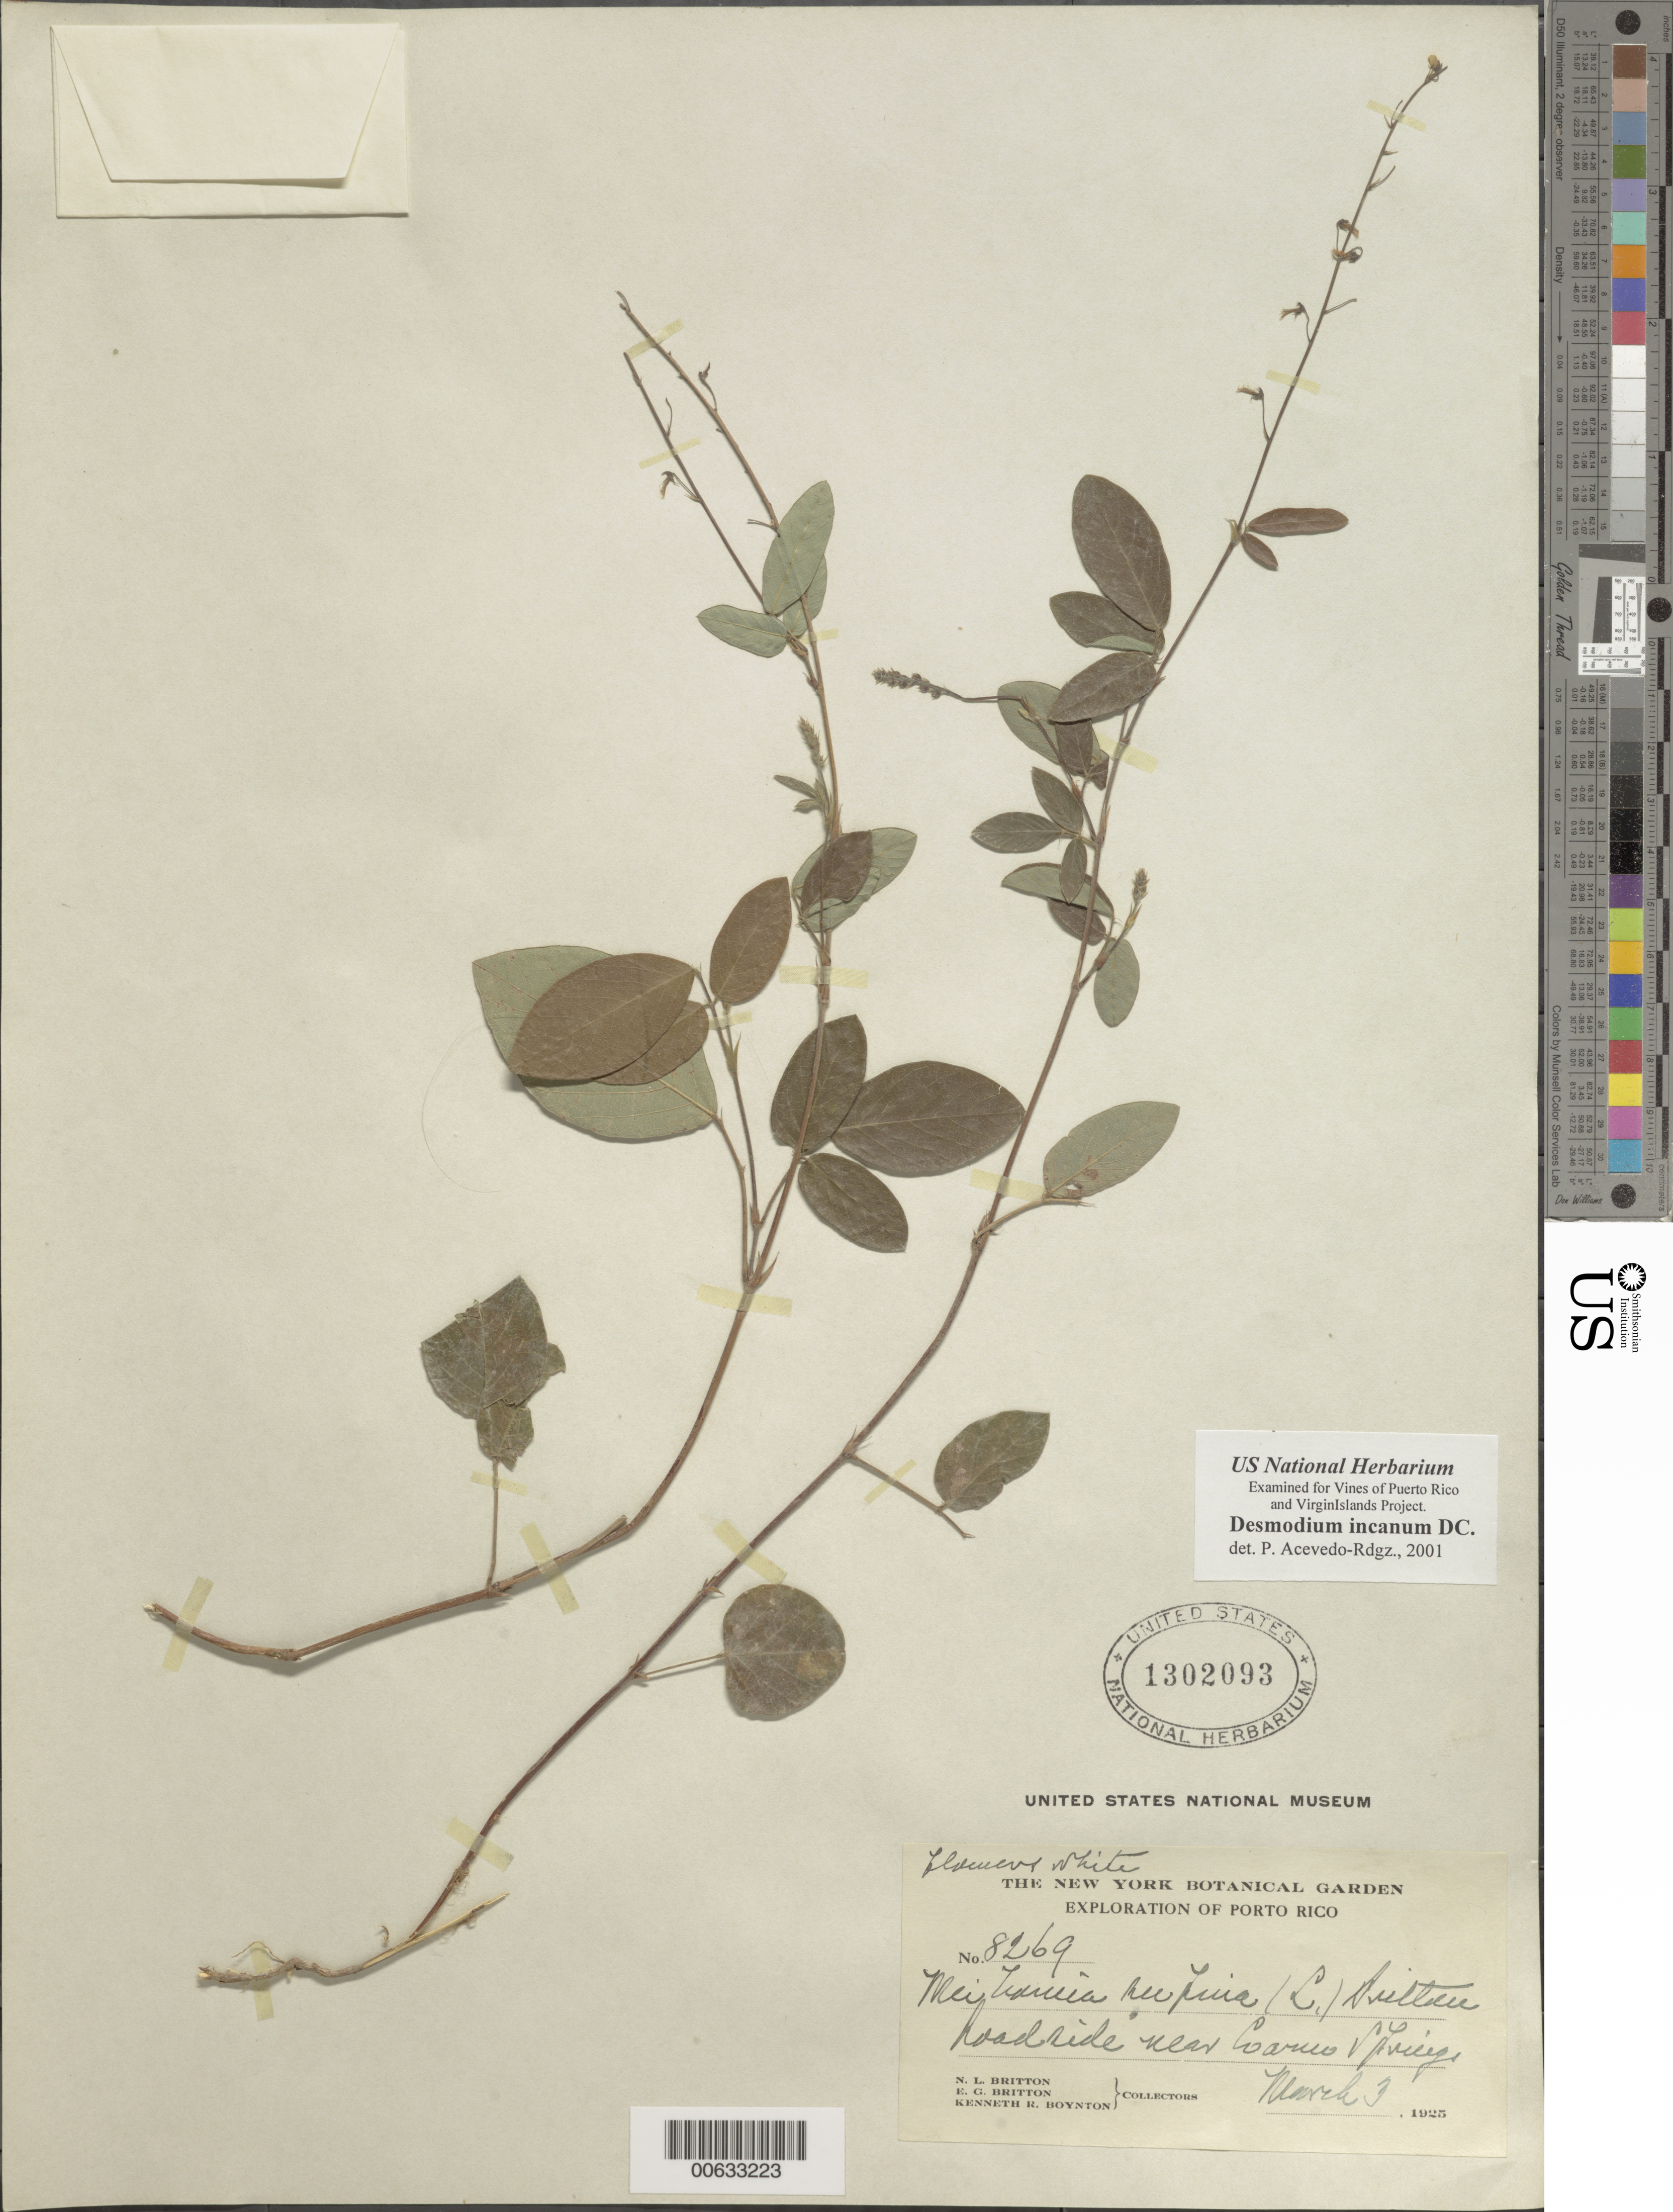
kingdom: Plantae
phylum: Tracheophyta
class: Magnoliopsida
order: Fabales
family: Fabaceae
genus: Desmodium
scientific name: Desmodium incanum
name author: (Sw.) DC.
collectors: N. Britton, E. G. Britton & K. Boynton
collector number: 8269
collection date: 1925-03-03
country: Puerto Rico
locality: Porto Rico, Roadside near Coamo Springs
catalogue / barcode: US 1302093